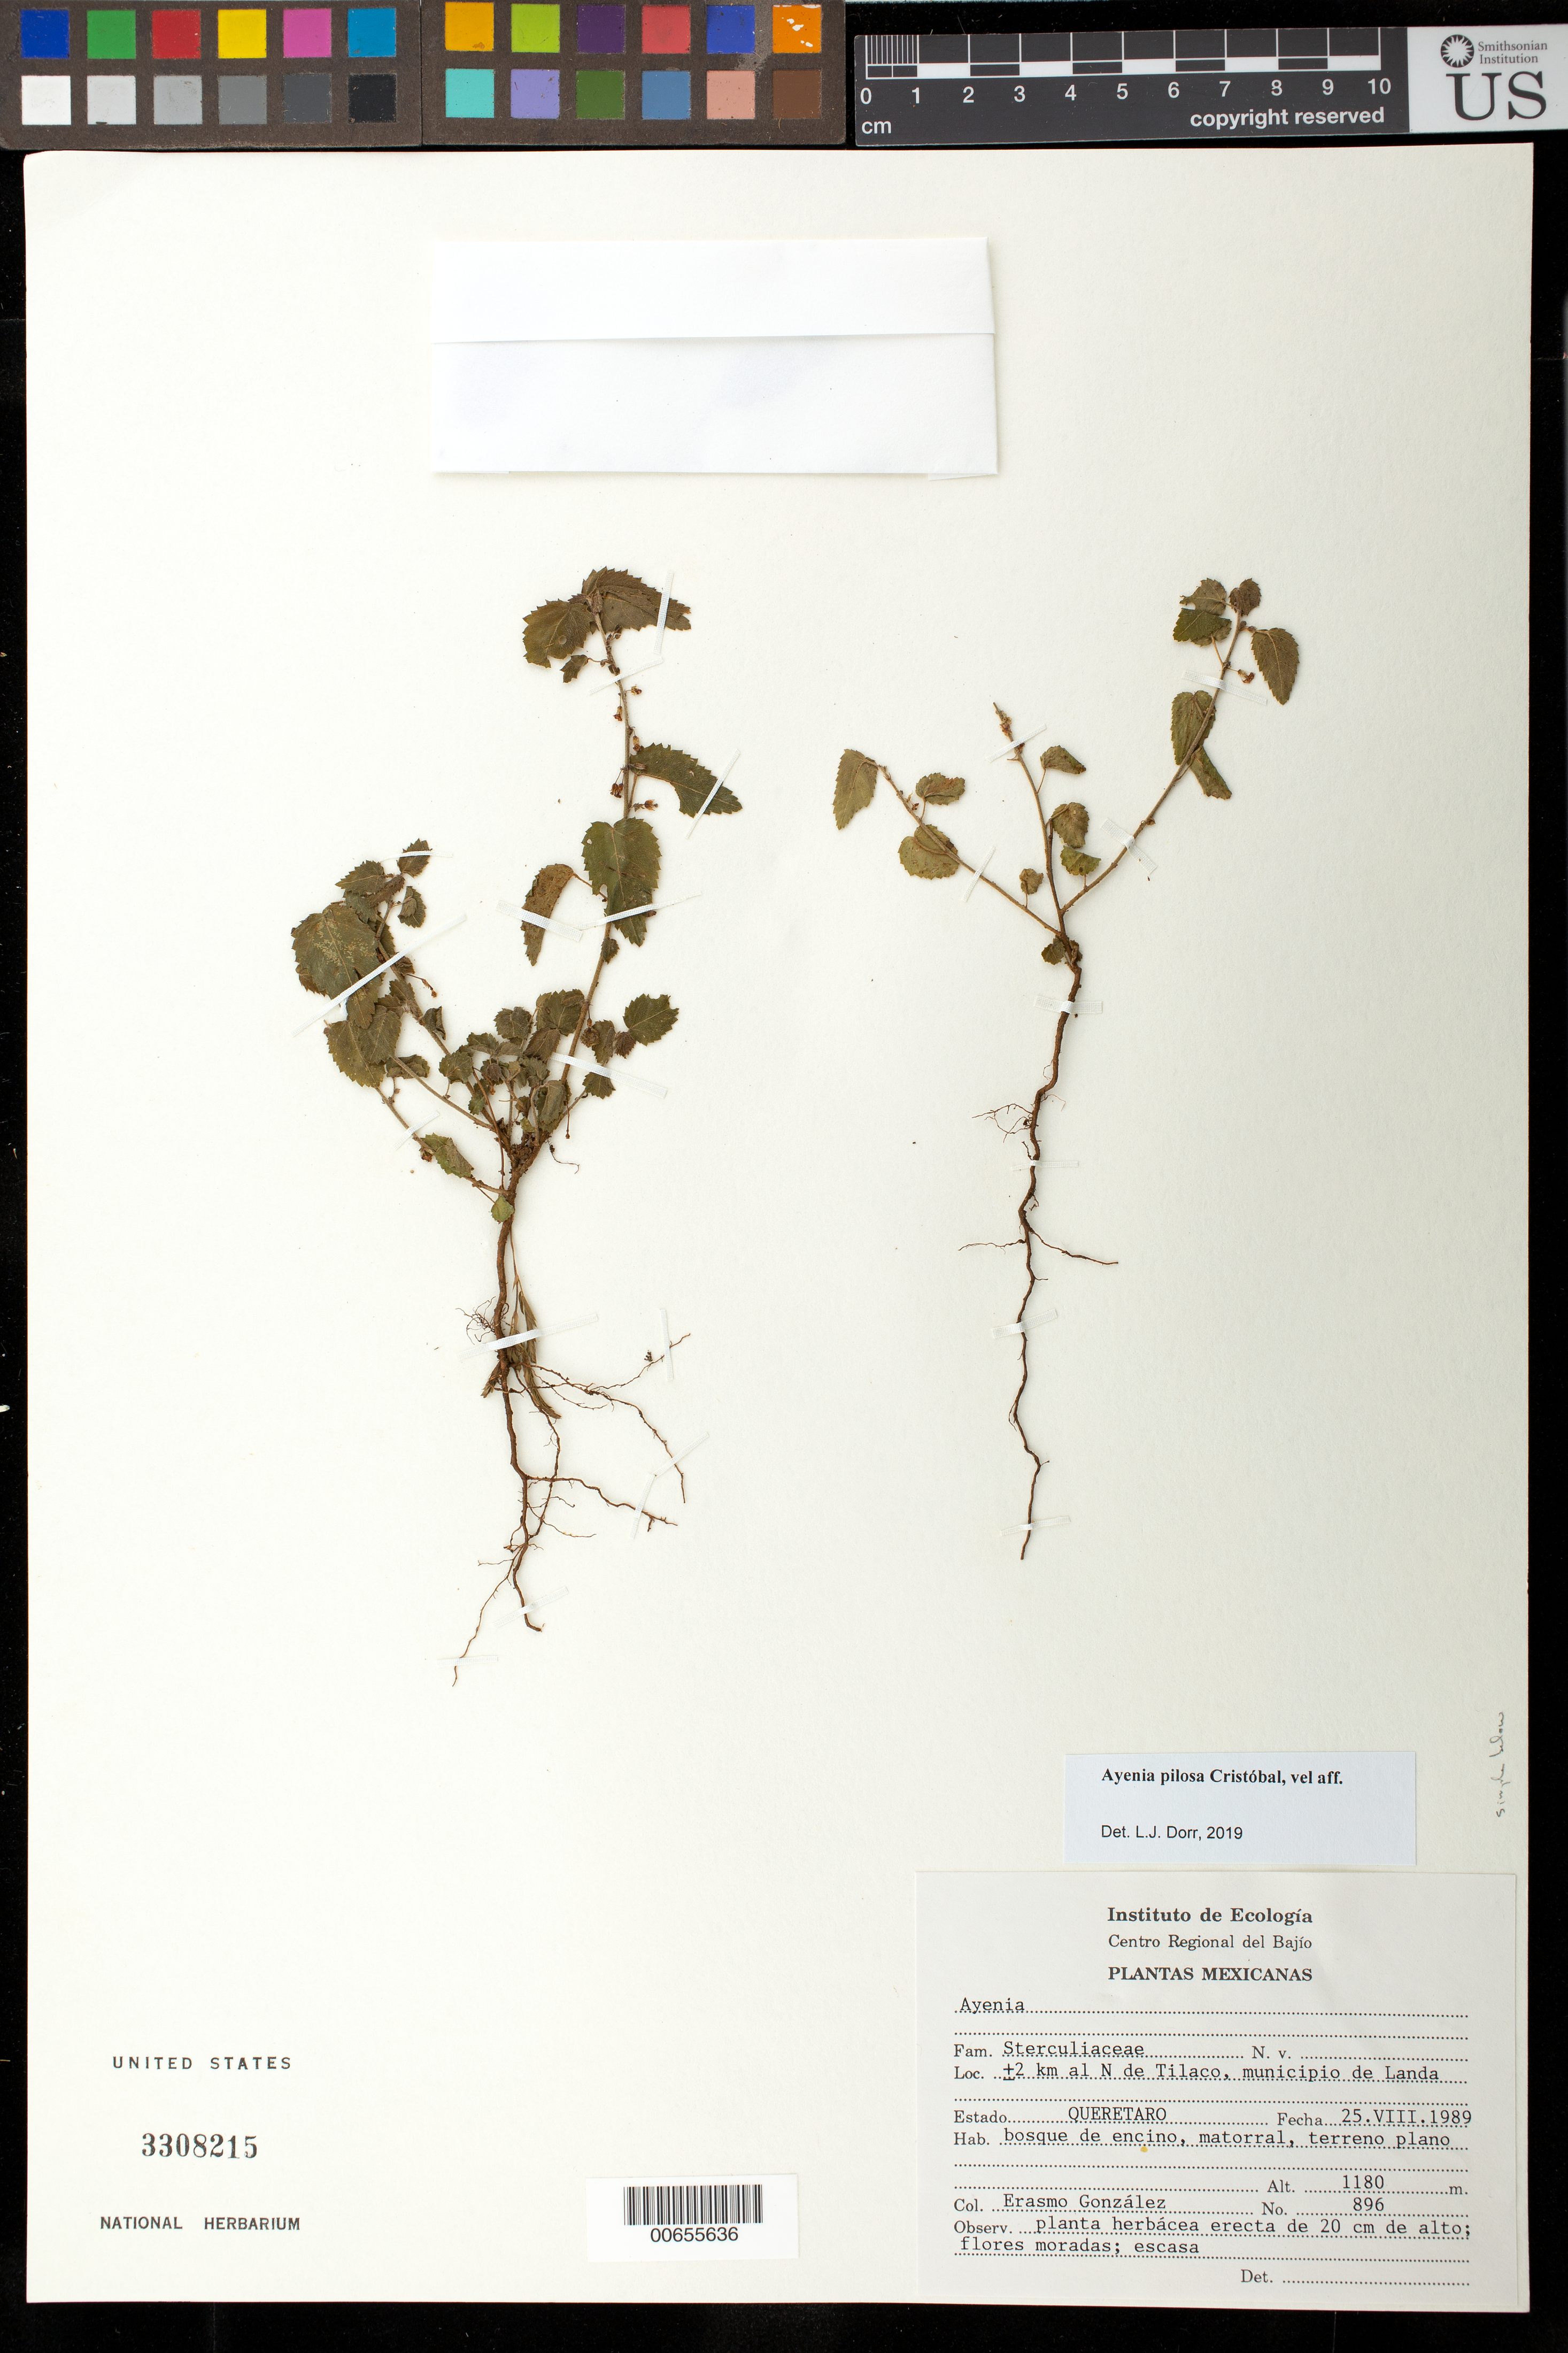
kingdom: Plantae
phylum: Tracheophyta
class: Magnoliopsida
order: Malvales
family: Malvaceae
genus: Ayenia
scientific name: Ayenia pilosa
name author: Cristóbal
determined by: Dorr, L. J., (BOT), Smithsonian Institution - National Museum of Natural History (UNITED STATES)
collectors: E. González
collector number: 896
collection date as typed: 25 Aug 1989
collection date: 1989-08-25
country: Mexico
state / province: Querétaro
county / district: Landa de Matamoros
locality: +/- 2 km al N de Tilaco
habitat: Bosque de encino, matorral, torreno plano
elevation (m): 1180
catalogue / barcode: US 3308215